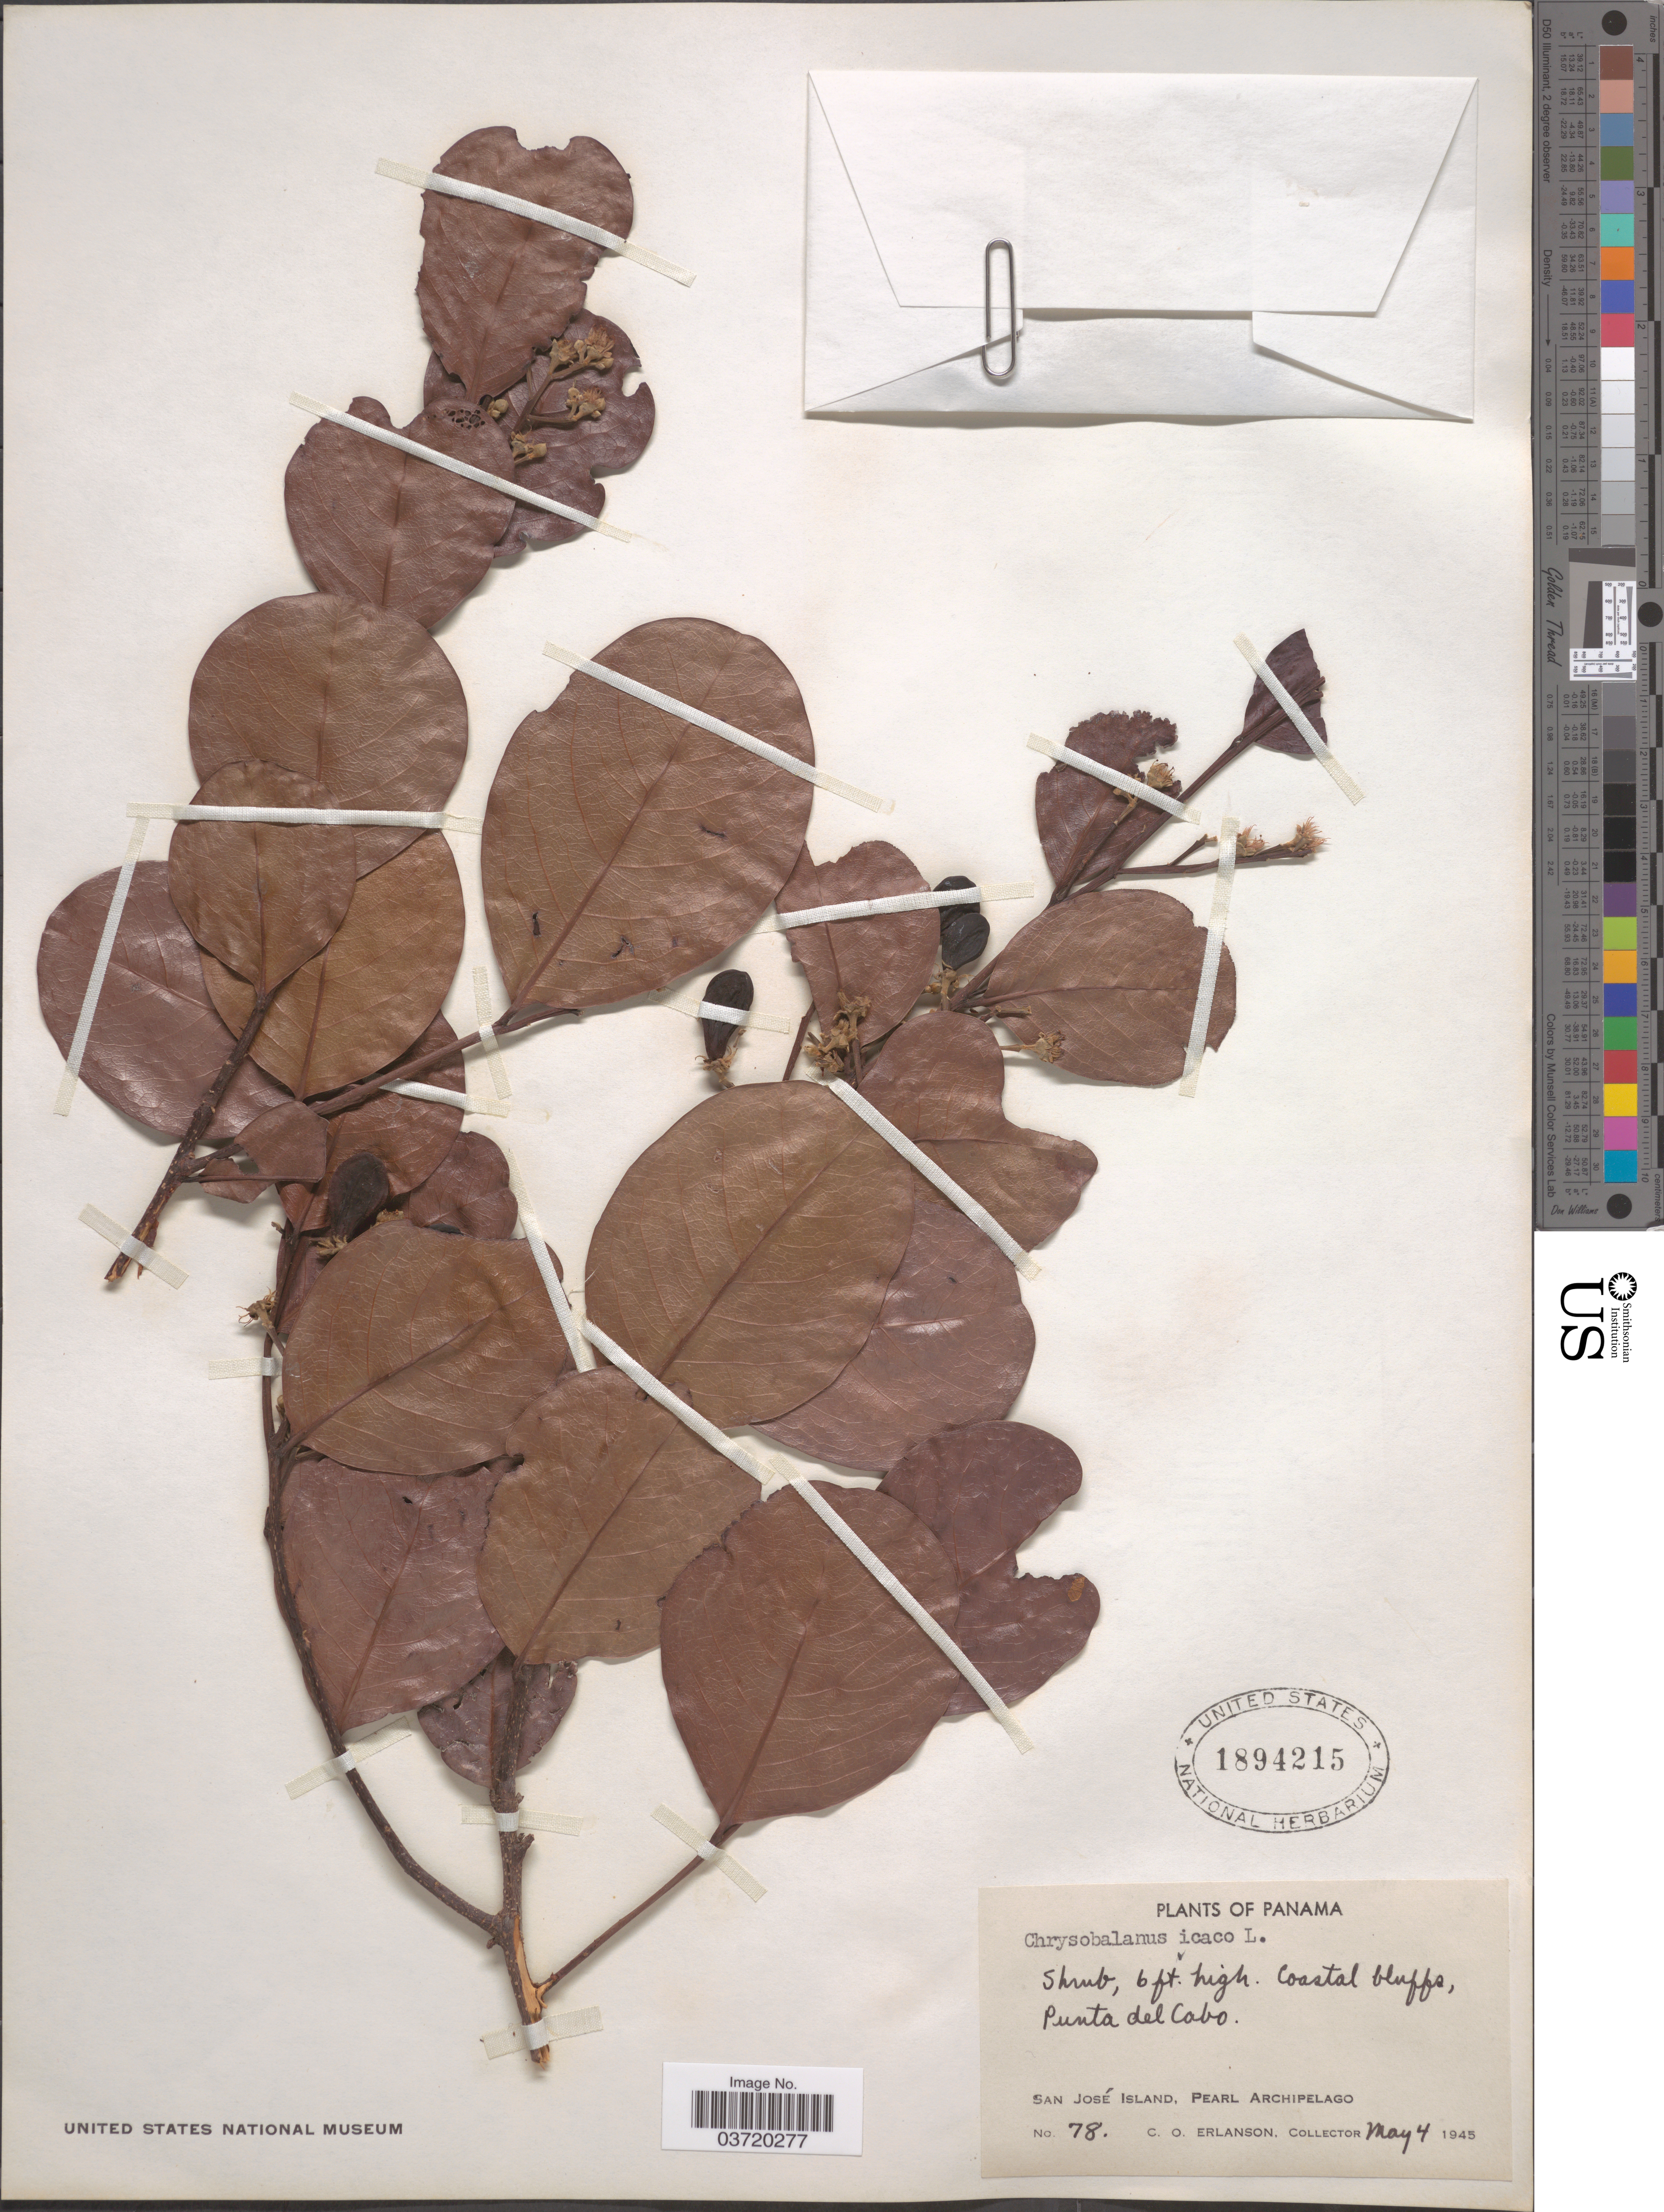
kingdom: Plantae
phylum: Tracheophyta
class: Magnoliopsida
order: Malpighiales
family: Chrysobalanaceae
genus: Chrysobalanus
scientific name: Chrysobalanus icaco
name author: L.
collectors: C. O. Erlanson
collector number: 78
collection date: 1945-05-04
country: Panama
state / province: Panamá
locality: San José Island, Pearl Archipelago.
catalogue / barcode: US 1894215